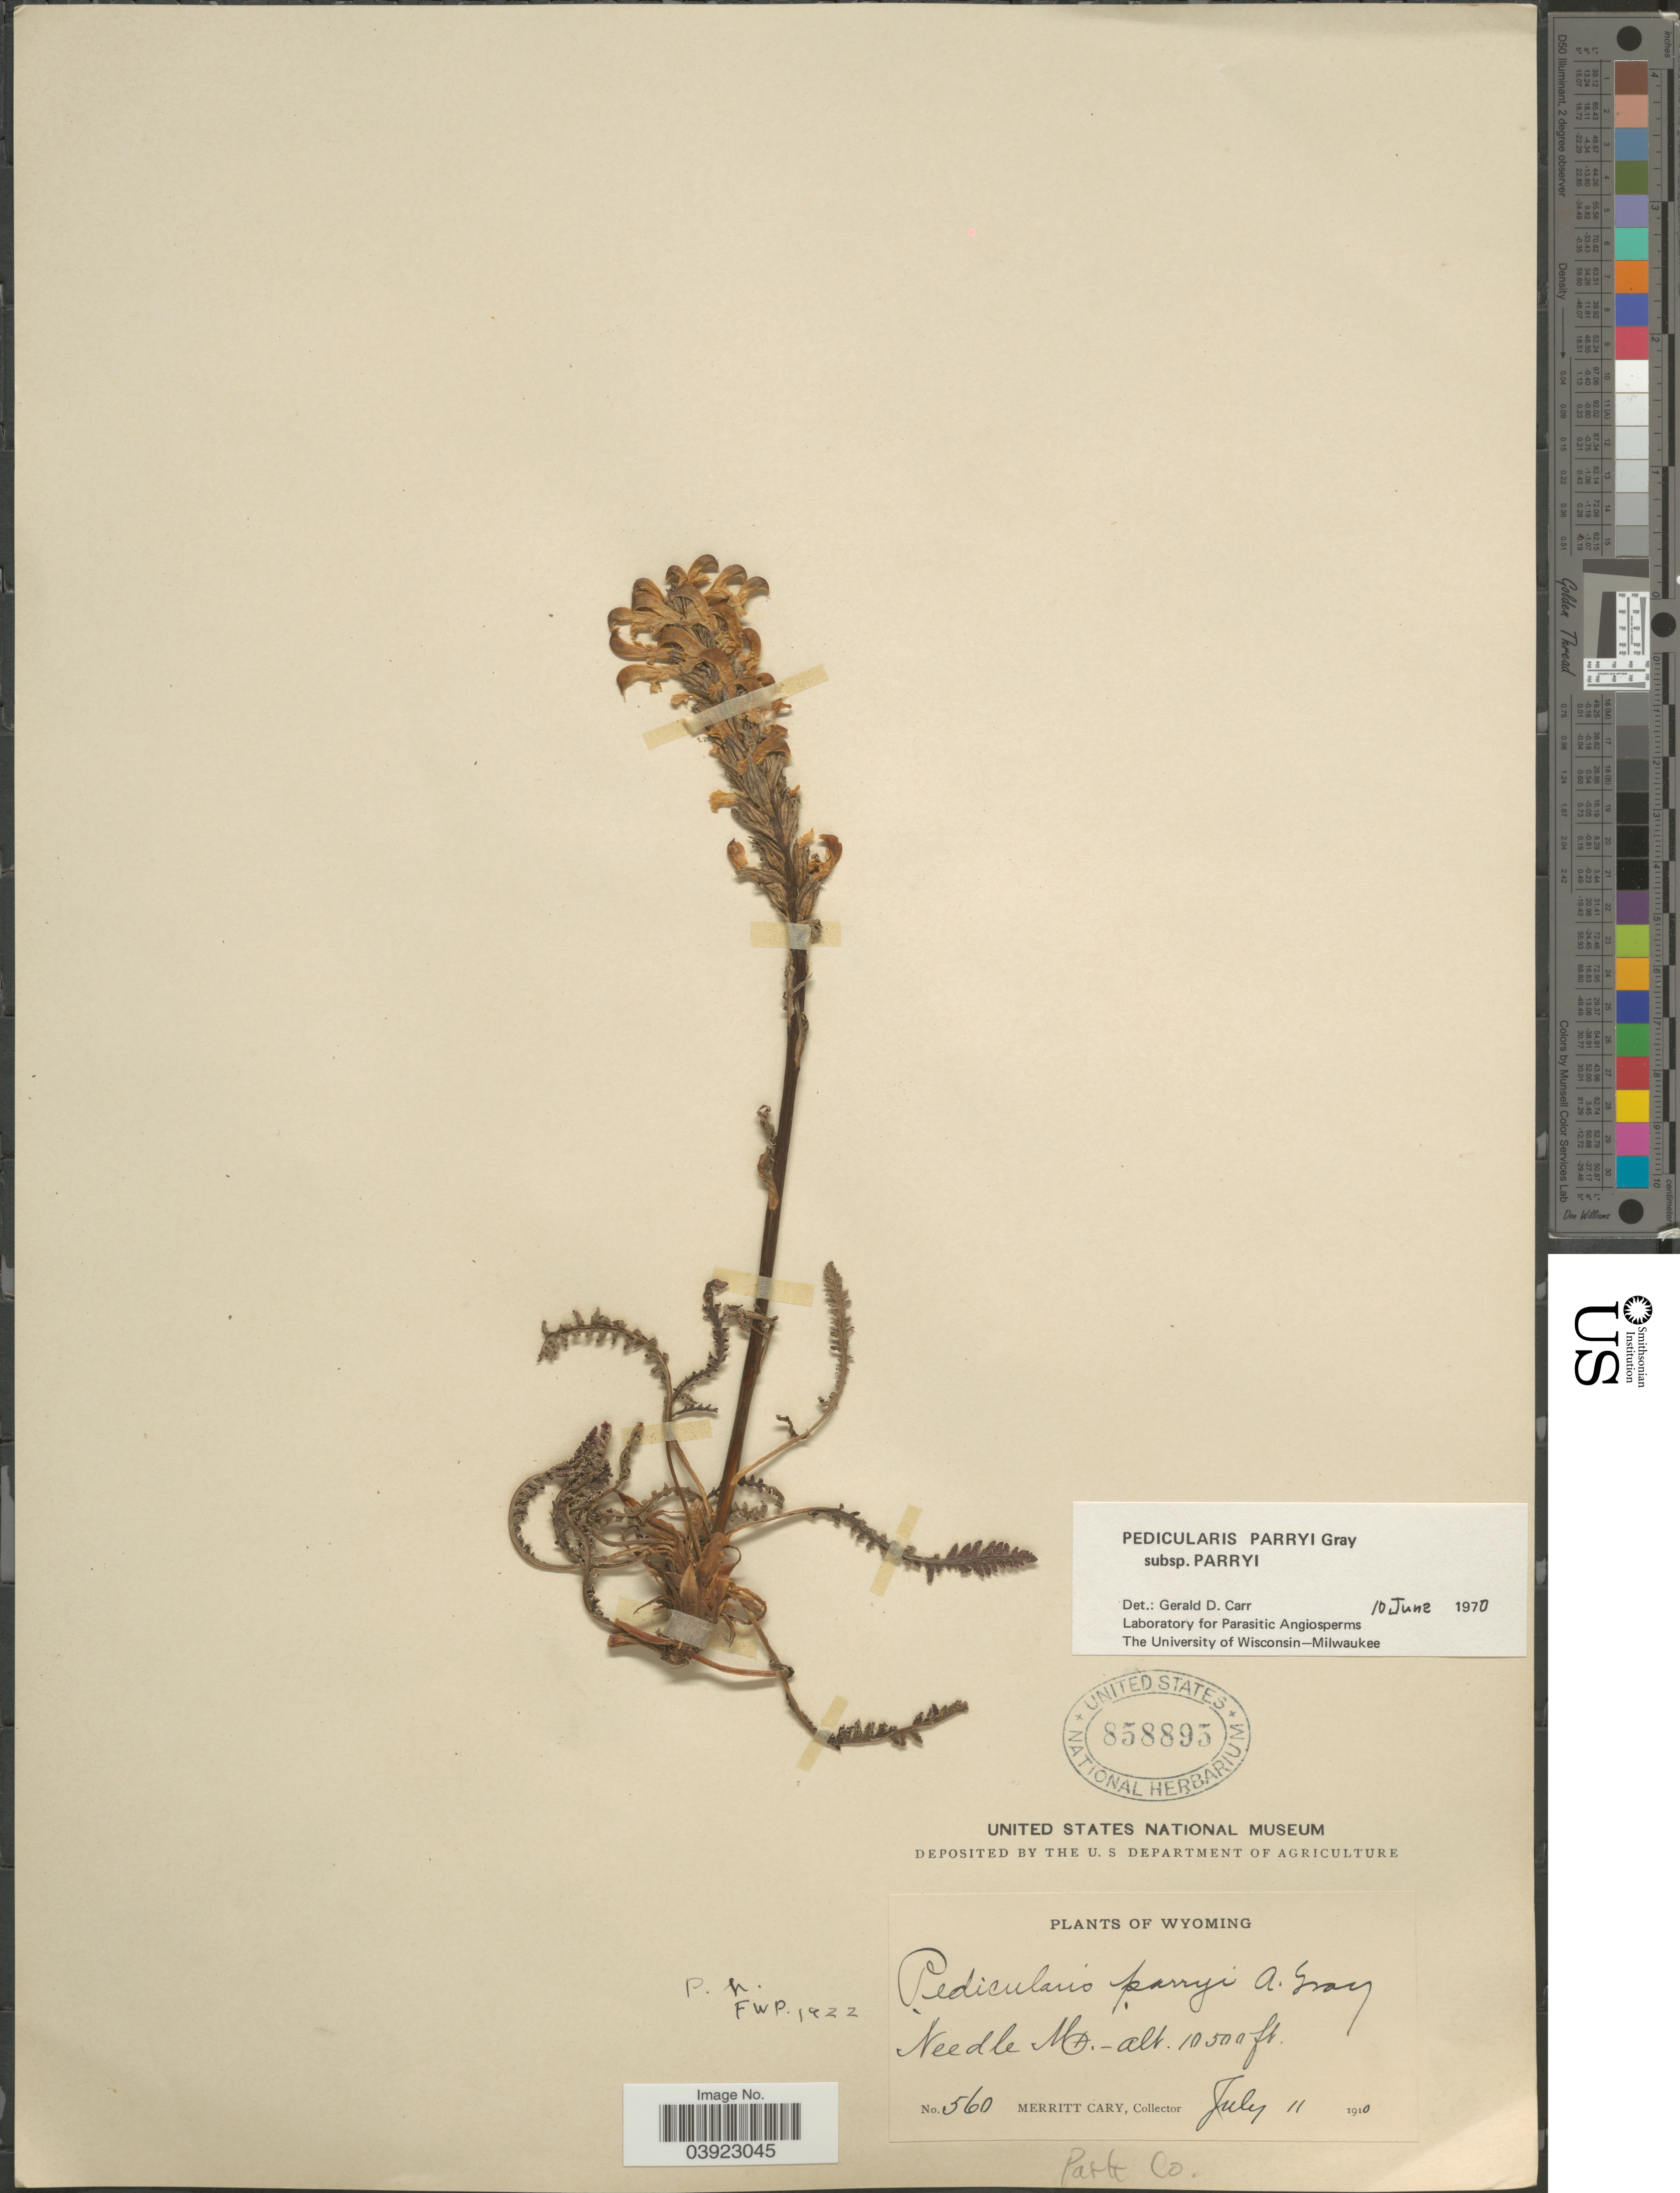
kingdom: Plantae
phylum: Tracheophyta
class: Magnoliopsida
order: Lamiales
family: Orobanchaceae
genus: Pedicularis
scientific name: Pedicularis parryi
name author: A. Gray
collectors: M. Cary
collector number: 560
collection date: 1910-07-11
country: United States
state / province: Wyoming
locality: Needle Mt.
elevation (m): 3200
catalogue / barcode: US 858895